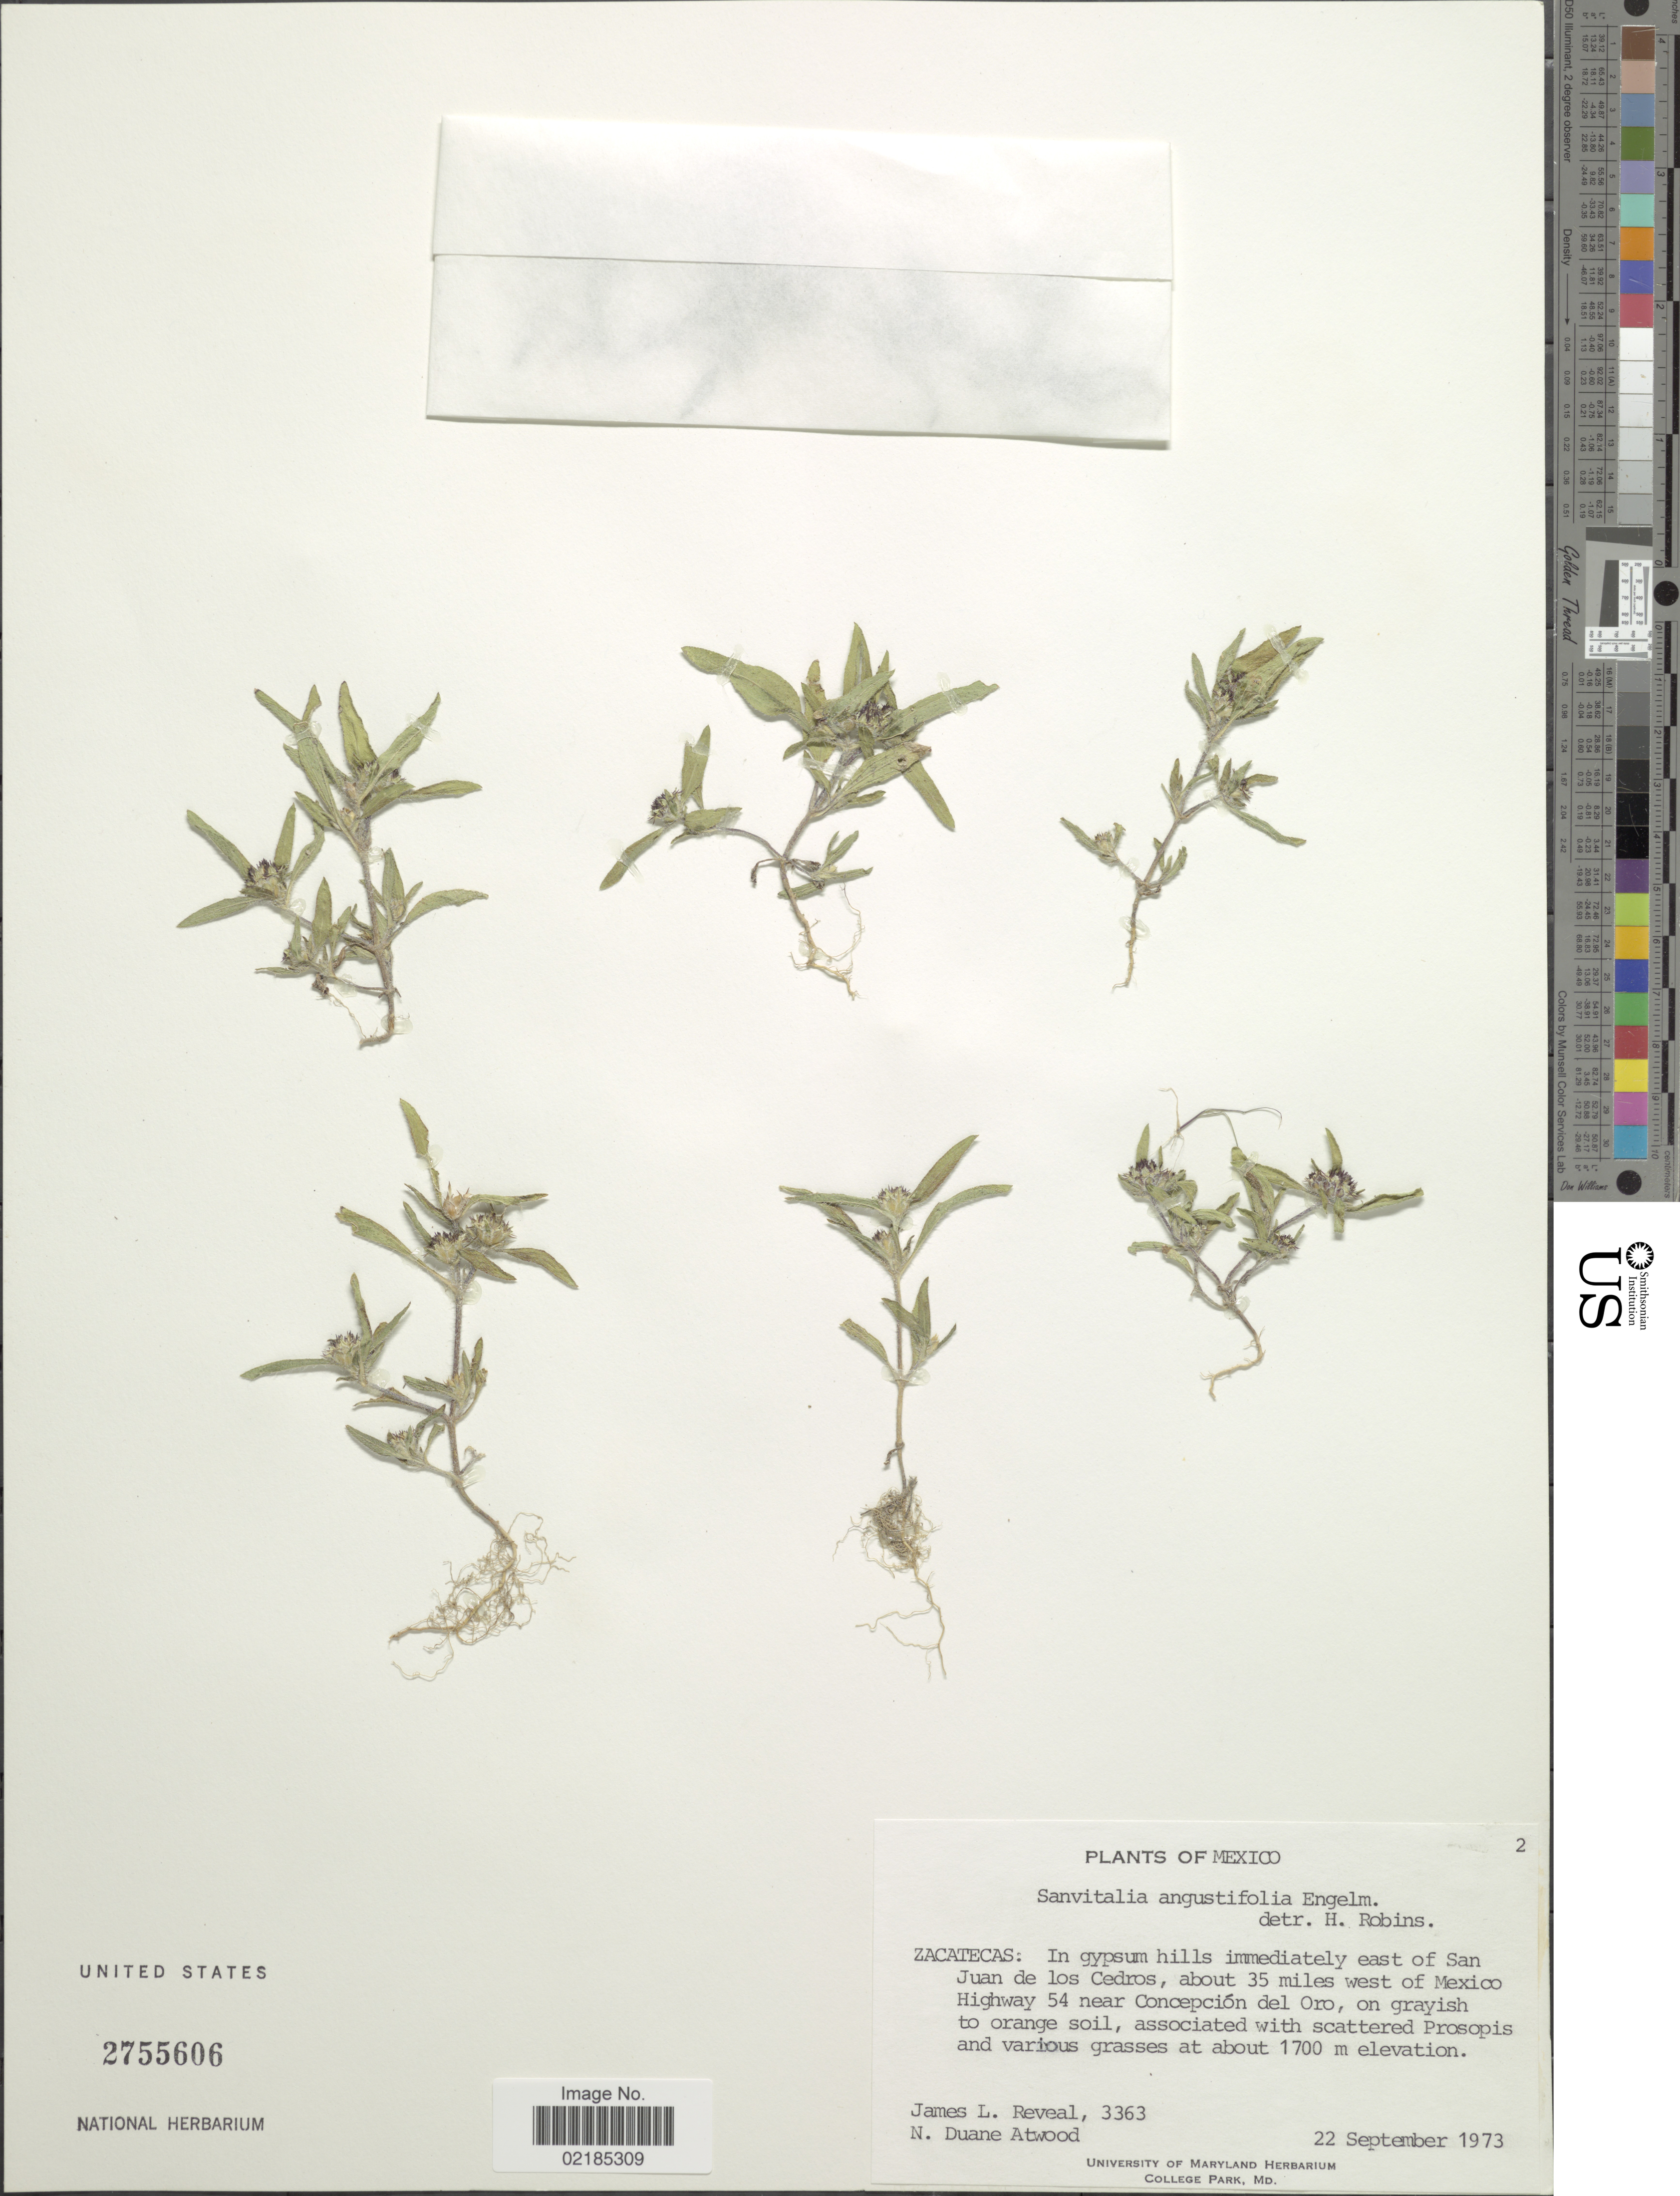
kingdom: Plantae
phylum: Tracheophyta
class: Magnoliopsida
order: Asterales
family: Asteraceae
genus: Sanvitalia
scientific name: Sanvitalia angustifolia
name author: Engelm. ex A. Gray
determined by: Skibicki, Samuel V.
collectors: J. L. Reveal & N. Atwood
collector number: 3363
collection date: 1973-09-22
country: Mexico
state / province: Zacatecas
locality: In gypsum hills immediately east of San Juan de los Cedros, about 35 miles west of Mexico Highway 54 near Concepcion del Oro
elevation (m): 1700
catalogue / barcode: US 2755606